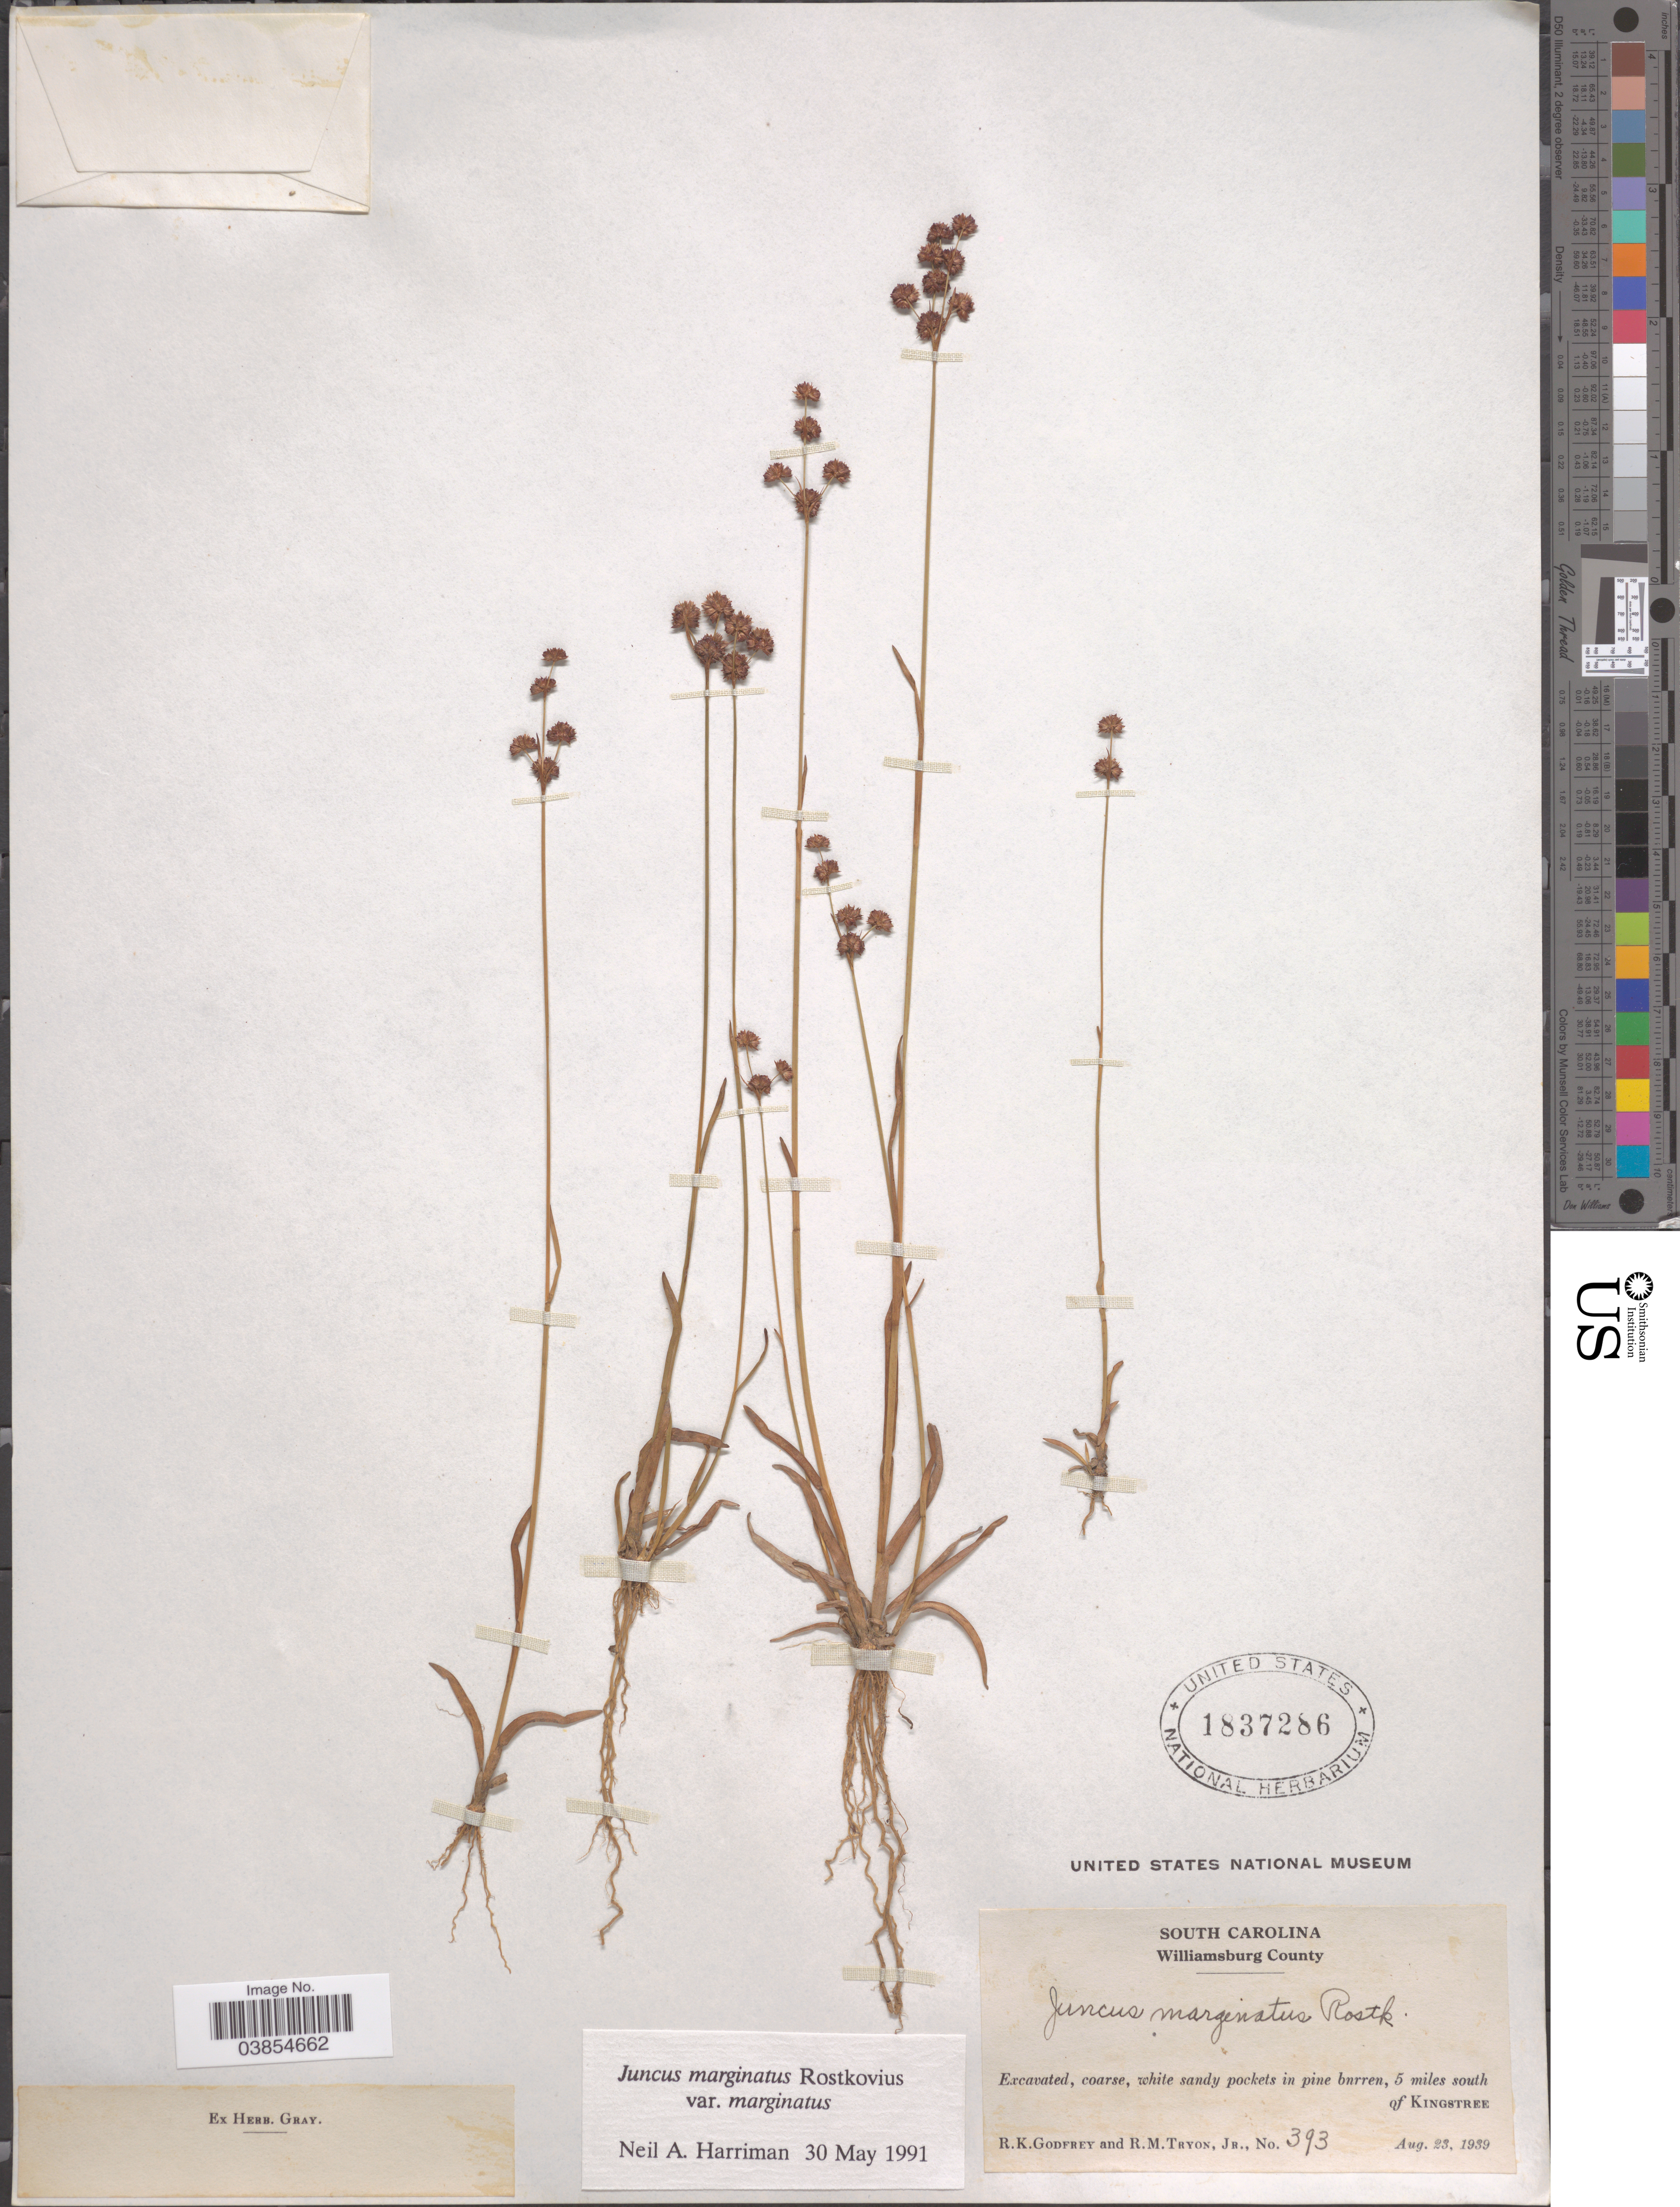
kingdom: Plantae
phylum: Tracheophyta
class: Liliopsida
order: Poales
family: Juncaceae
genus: Juncus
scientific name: Juncus marginatus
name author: Rostk.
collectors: R. K. Godfrey & R. Tryon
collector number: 393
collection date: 1939-08-23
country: United States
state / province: South Carolina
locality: Williamsburg County. Excavated, coarse, white sandy pockets in pine barren, 5 miles south of Kingstree.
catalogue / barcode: US 1837286